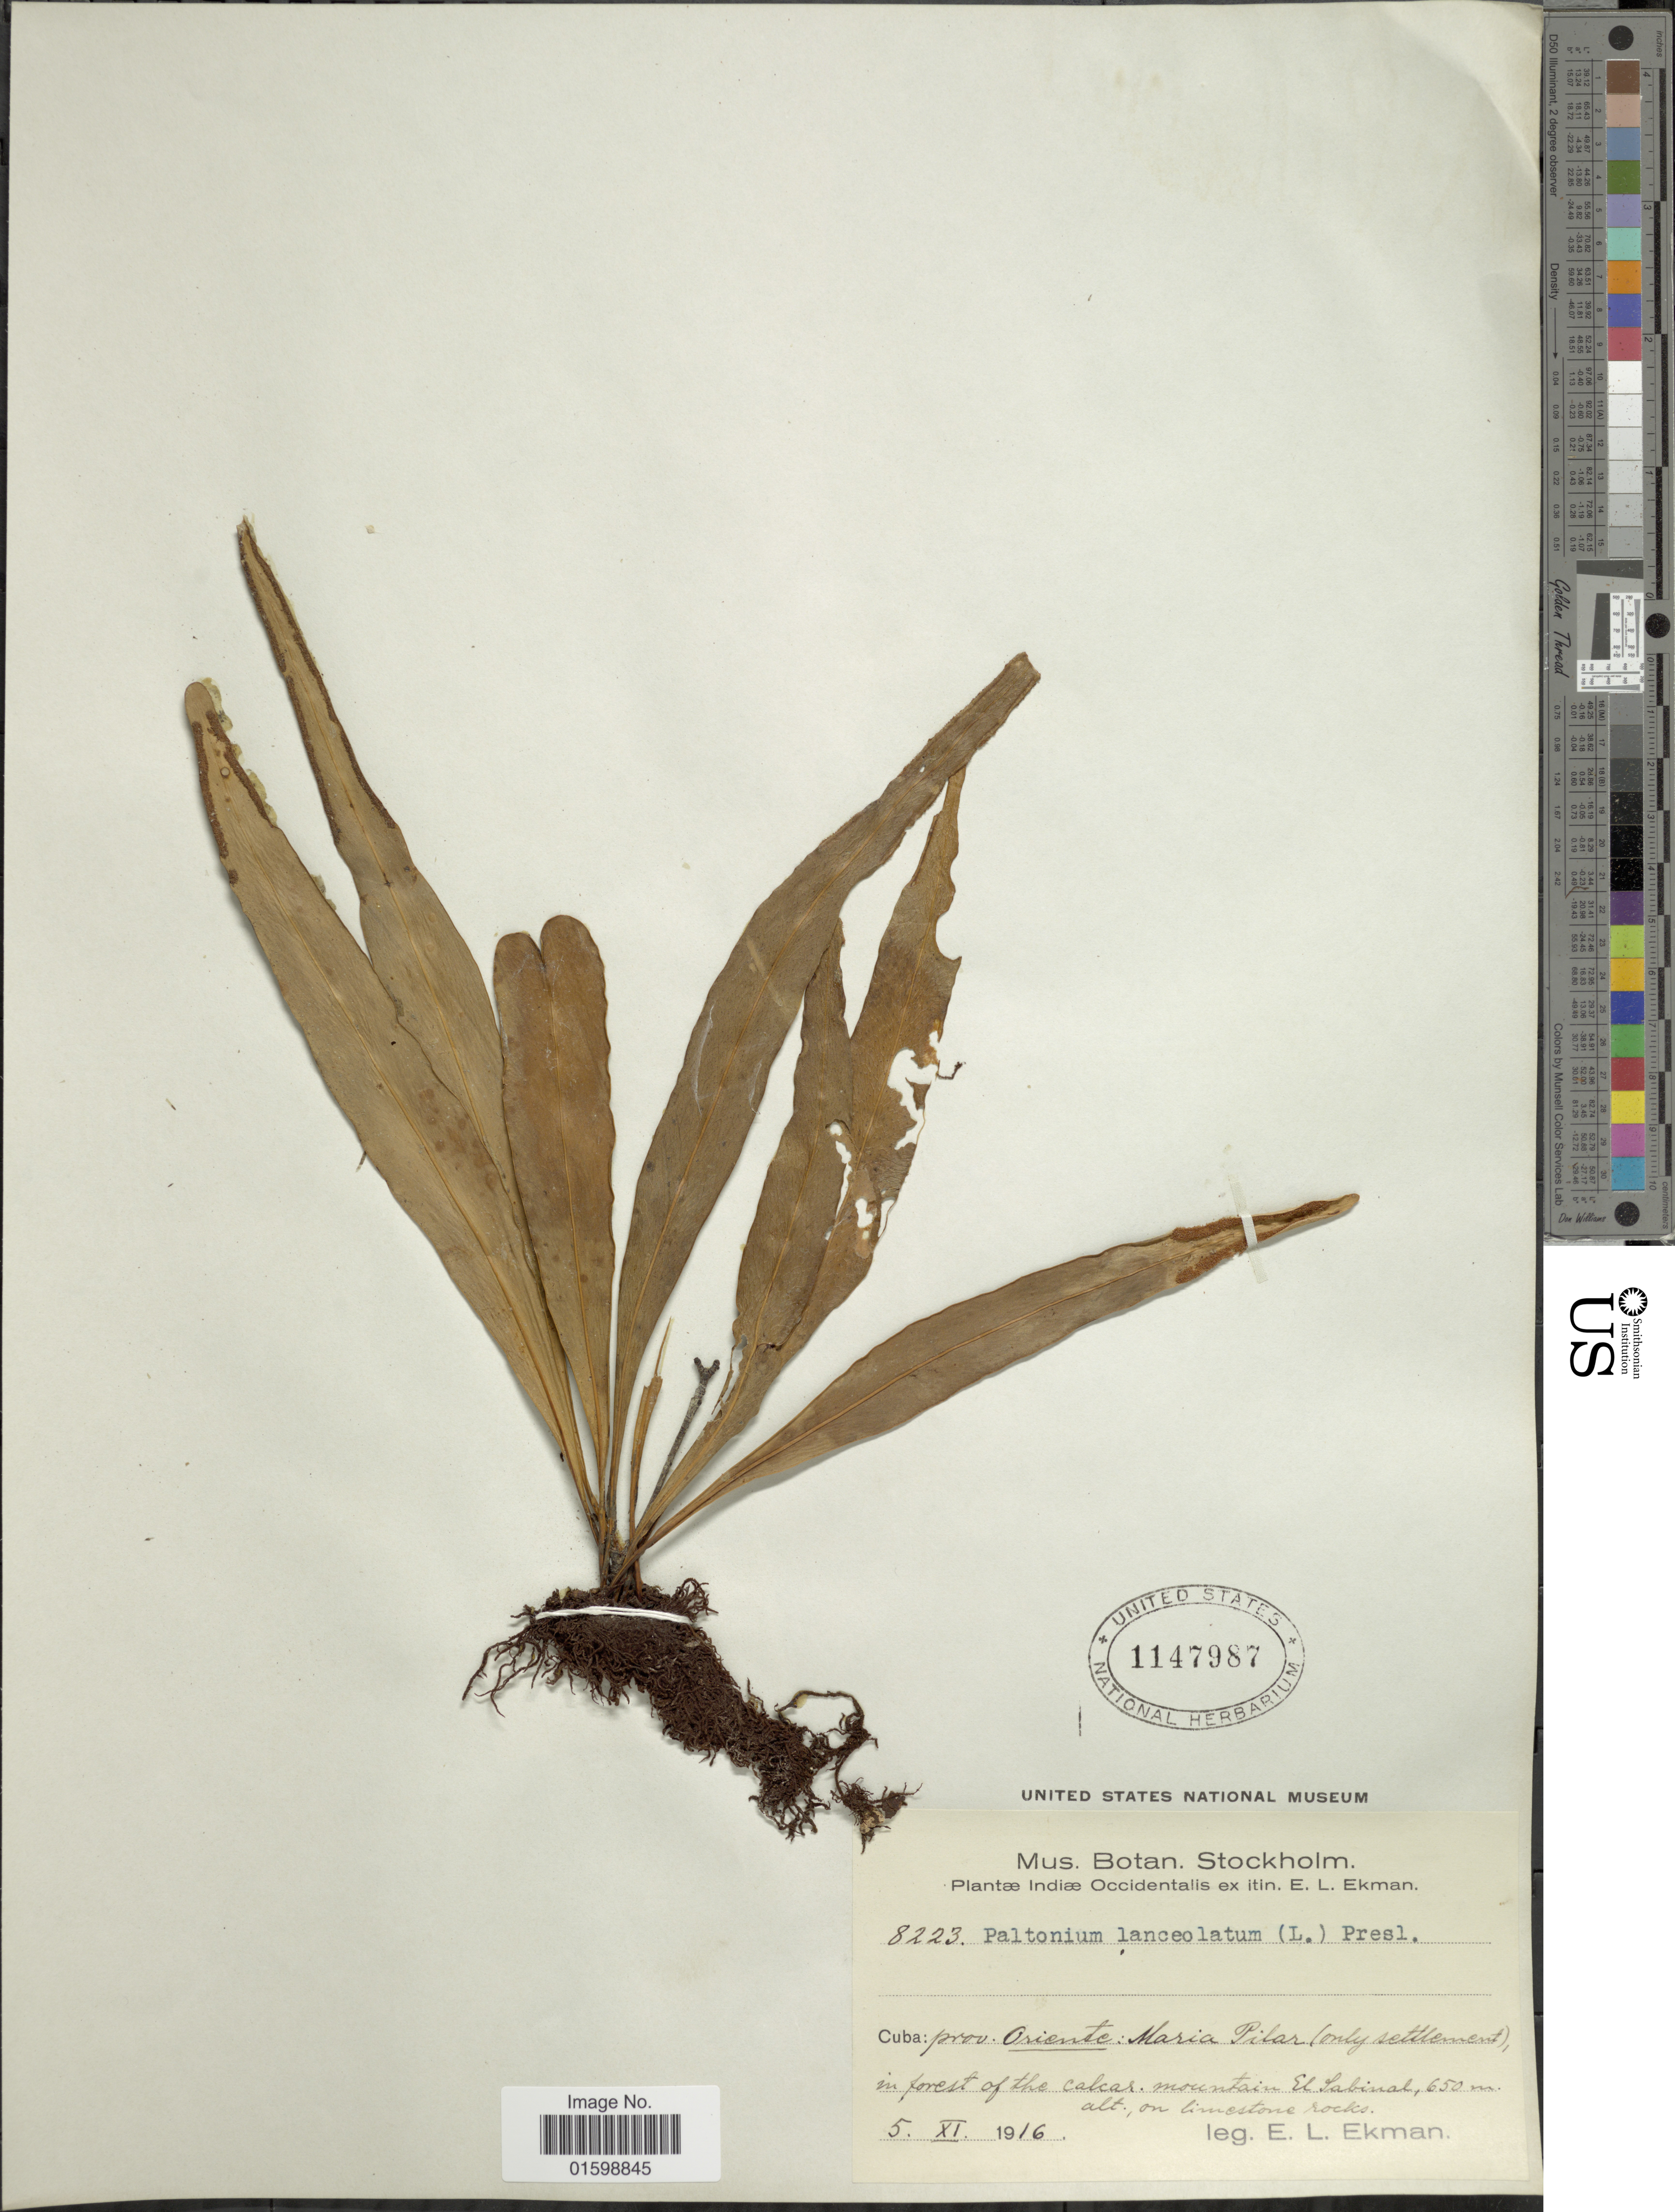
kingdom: Plantae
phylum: Tracheophyta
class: Polypodiopsida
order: Polypodiales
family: Polypodiaceae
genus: Pleopeltis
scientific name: Pleopeltis marginata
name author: A.R. Sm. & Tejero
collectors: E. L. Ekman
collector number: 8223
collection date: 1916-09-05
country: Cuba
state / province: Oriente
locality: Maria Pilar (only settement) in forest of the calcar. mountain El Sabinal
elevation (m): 650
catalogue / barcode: US 1147987